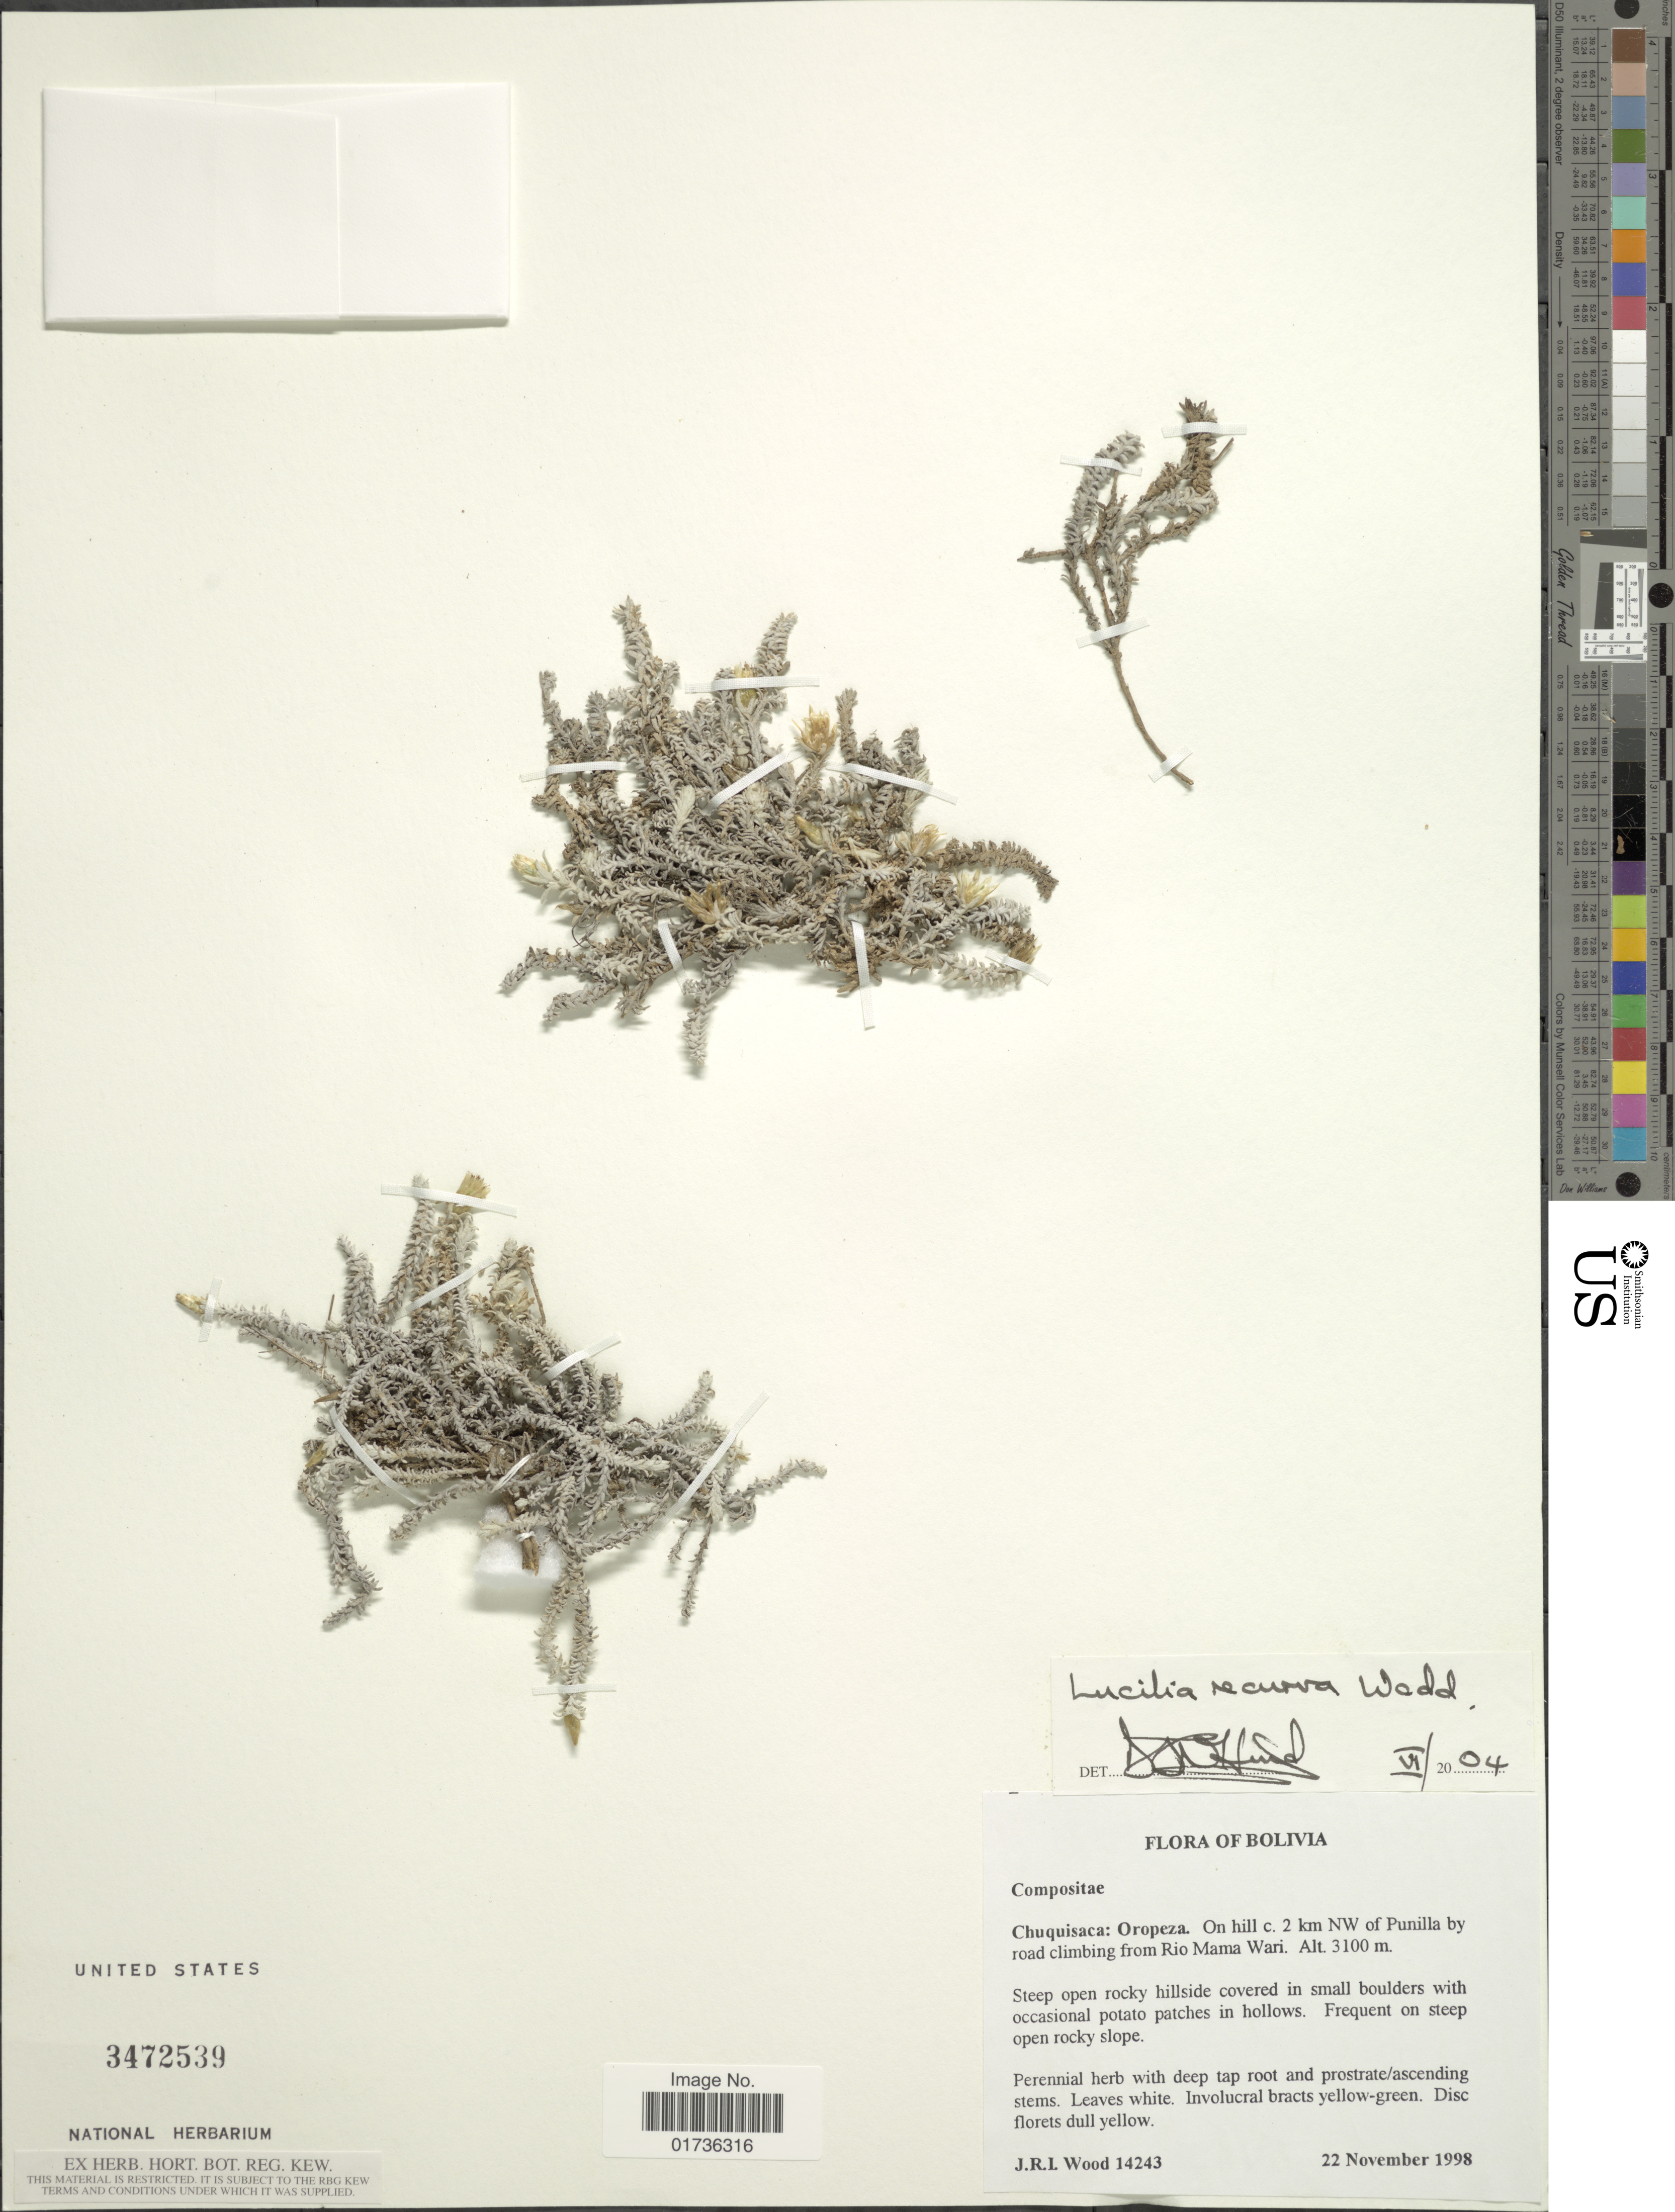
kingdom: Plantae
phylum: Tracheophyta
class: Magnoliopsida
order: Asterales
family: Asteraceae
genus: Lucilia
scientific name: Lucilia recurva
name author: Wedd.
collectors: J. R. I. Wood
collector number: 14243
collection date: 1998-11-22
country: Bolivia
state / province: Chuquisaca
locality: Oropeza. on chill c. 2 km NW of Punilla by road climbing from Rio Mama Wari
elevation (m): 3100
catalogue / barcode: US 3472539